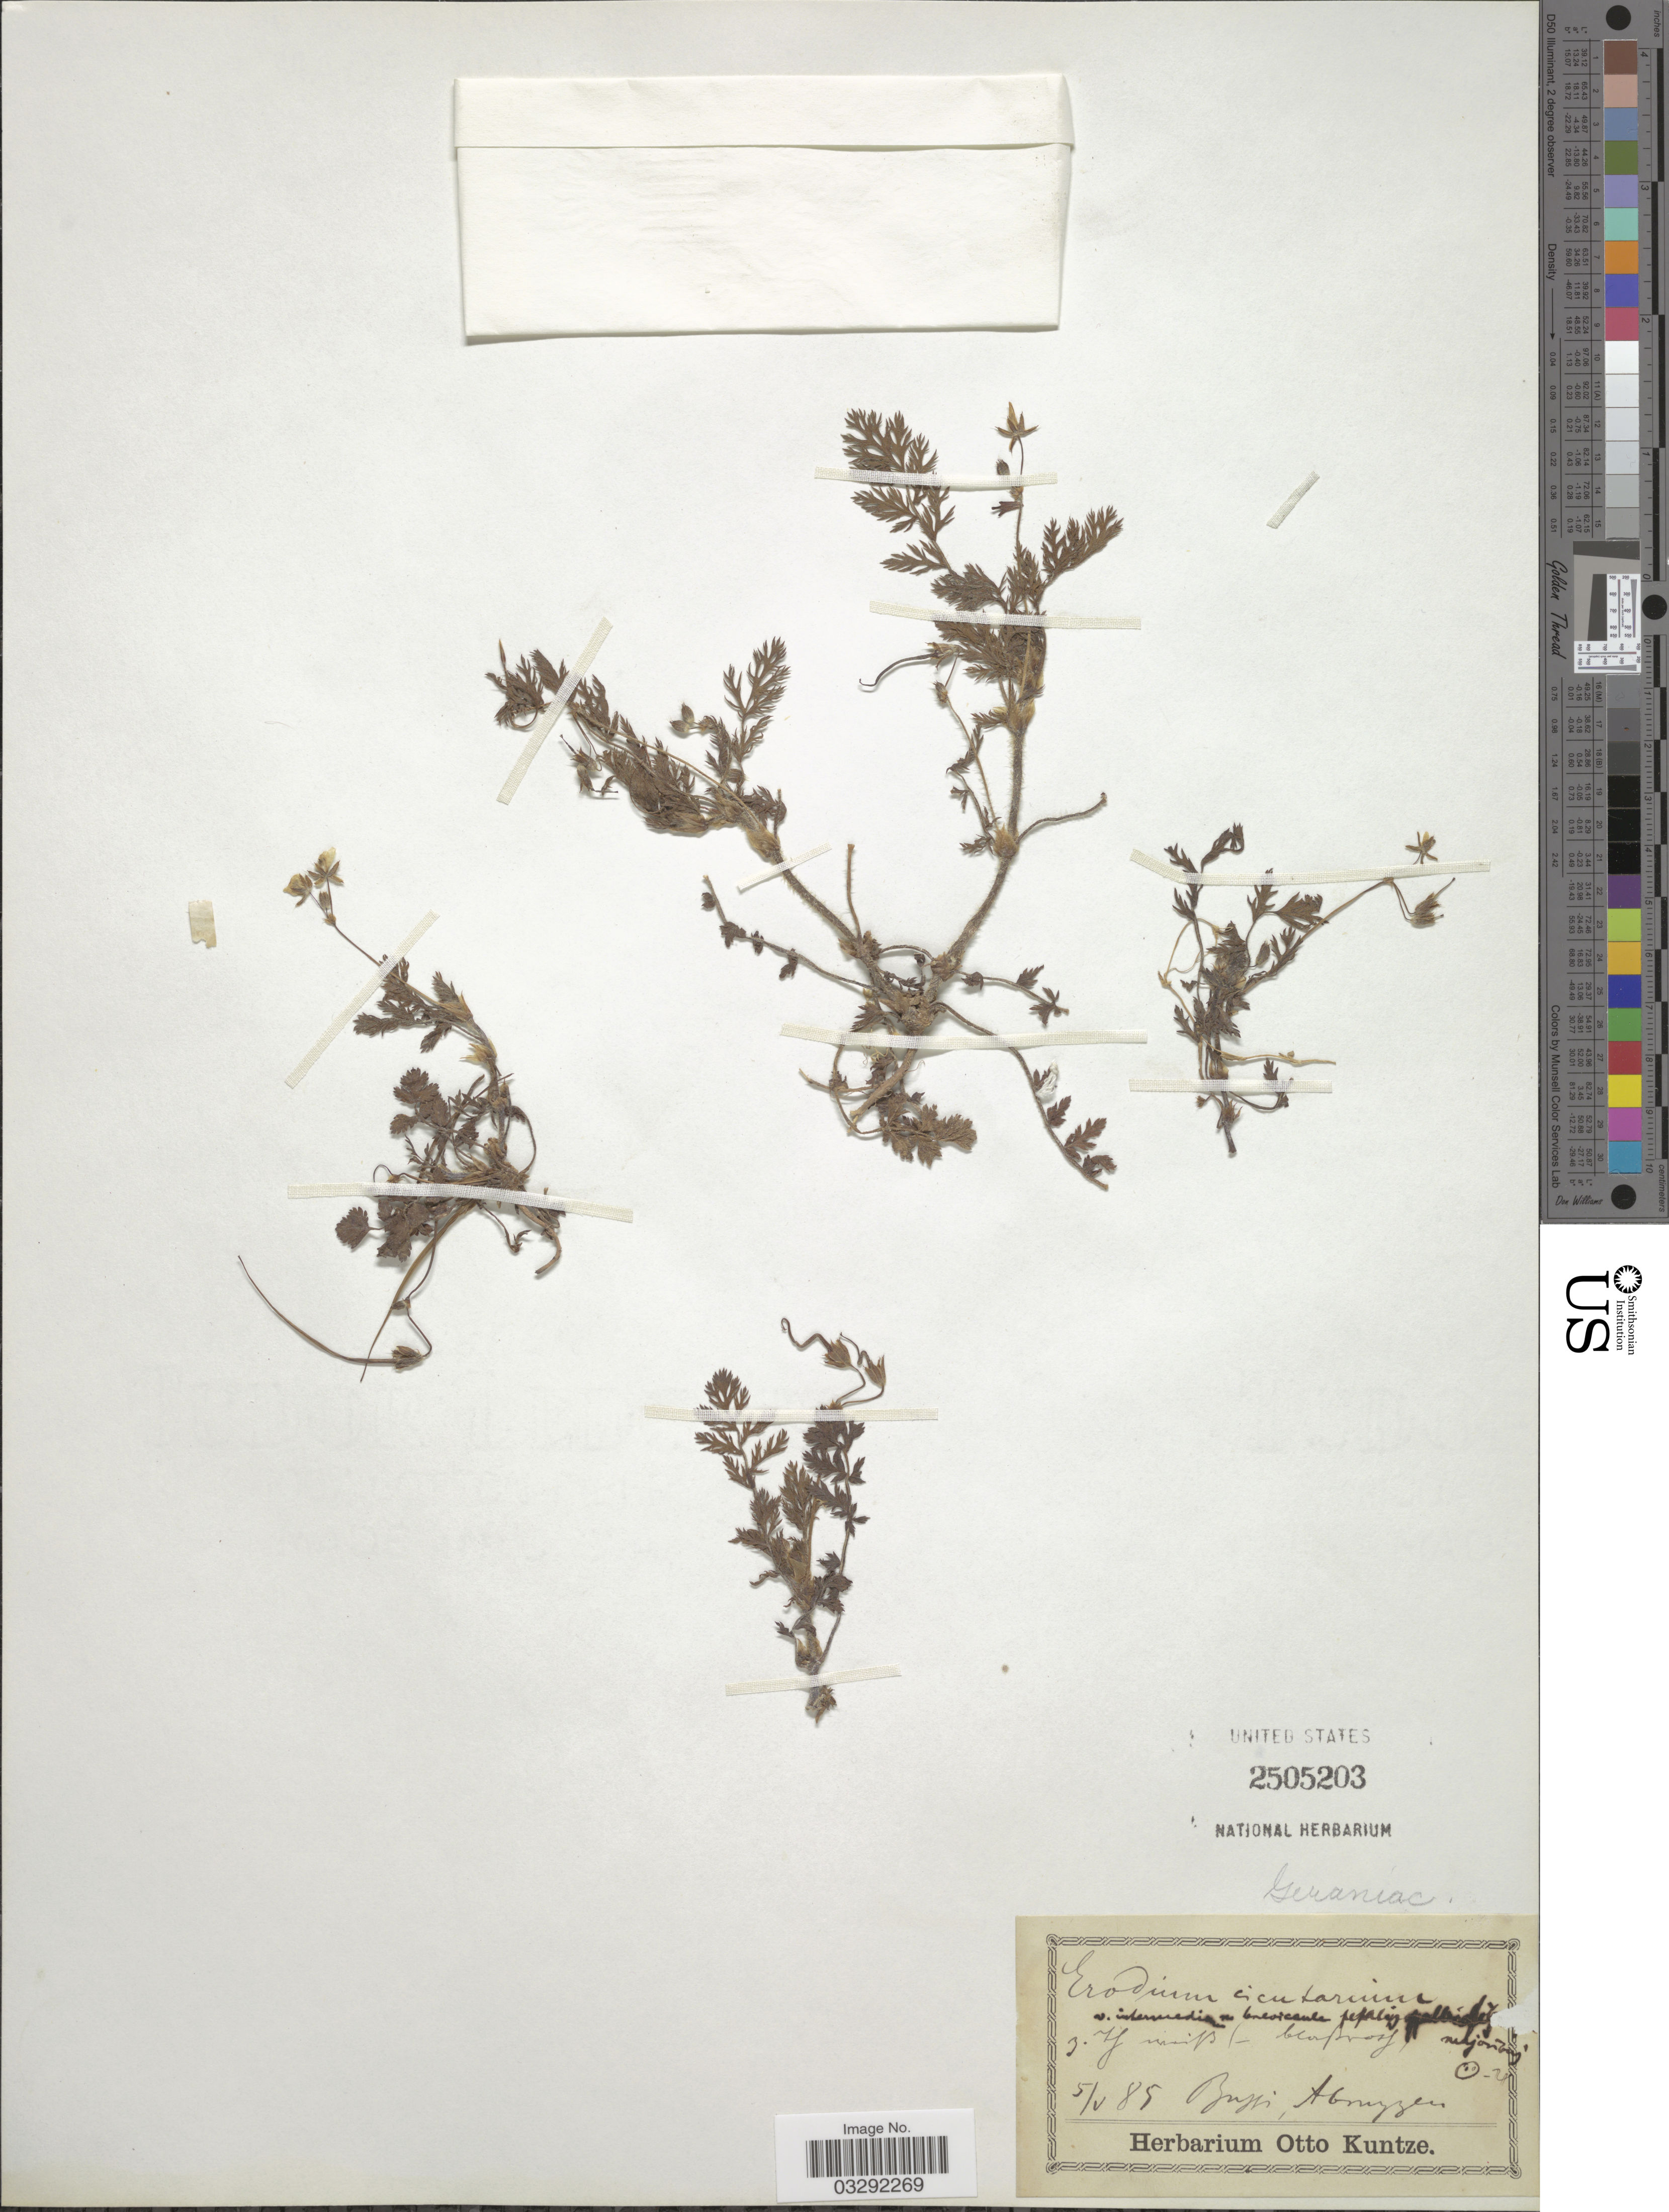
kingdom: Plantae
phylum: Tracheophyta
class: Magnoliopsida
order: Geraniales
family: Geraniaceae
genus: Erodium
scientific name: Erodium cicutarium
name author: (L.) L'Hér.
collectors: ex herb. Otto Kuntze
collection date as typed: Transcribed d/m/y: 5/5/85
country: Italy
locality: Bussi, Abruzzen.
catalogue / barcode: US 2505203